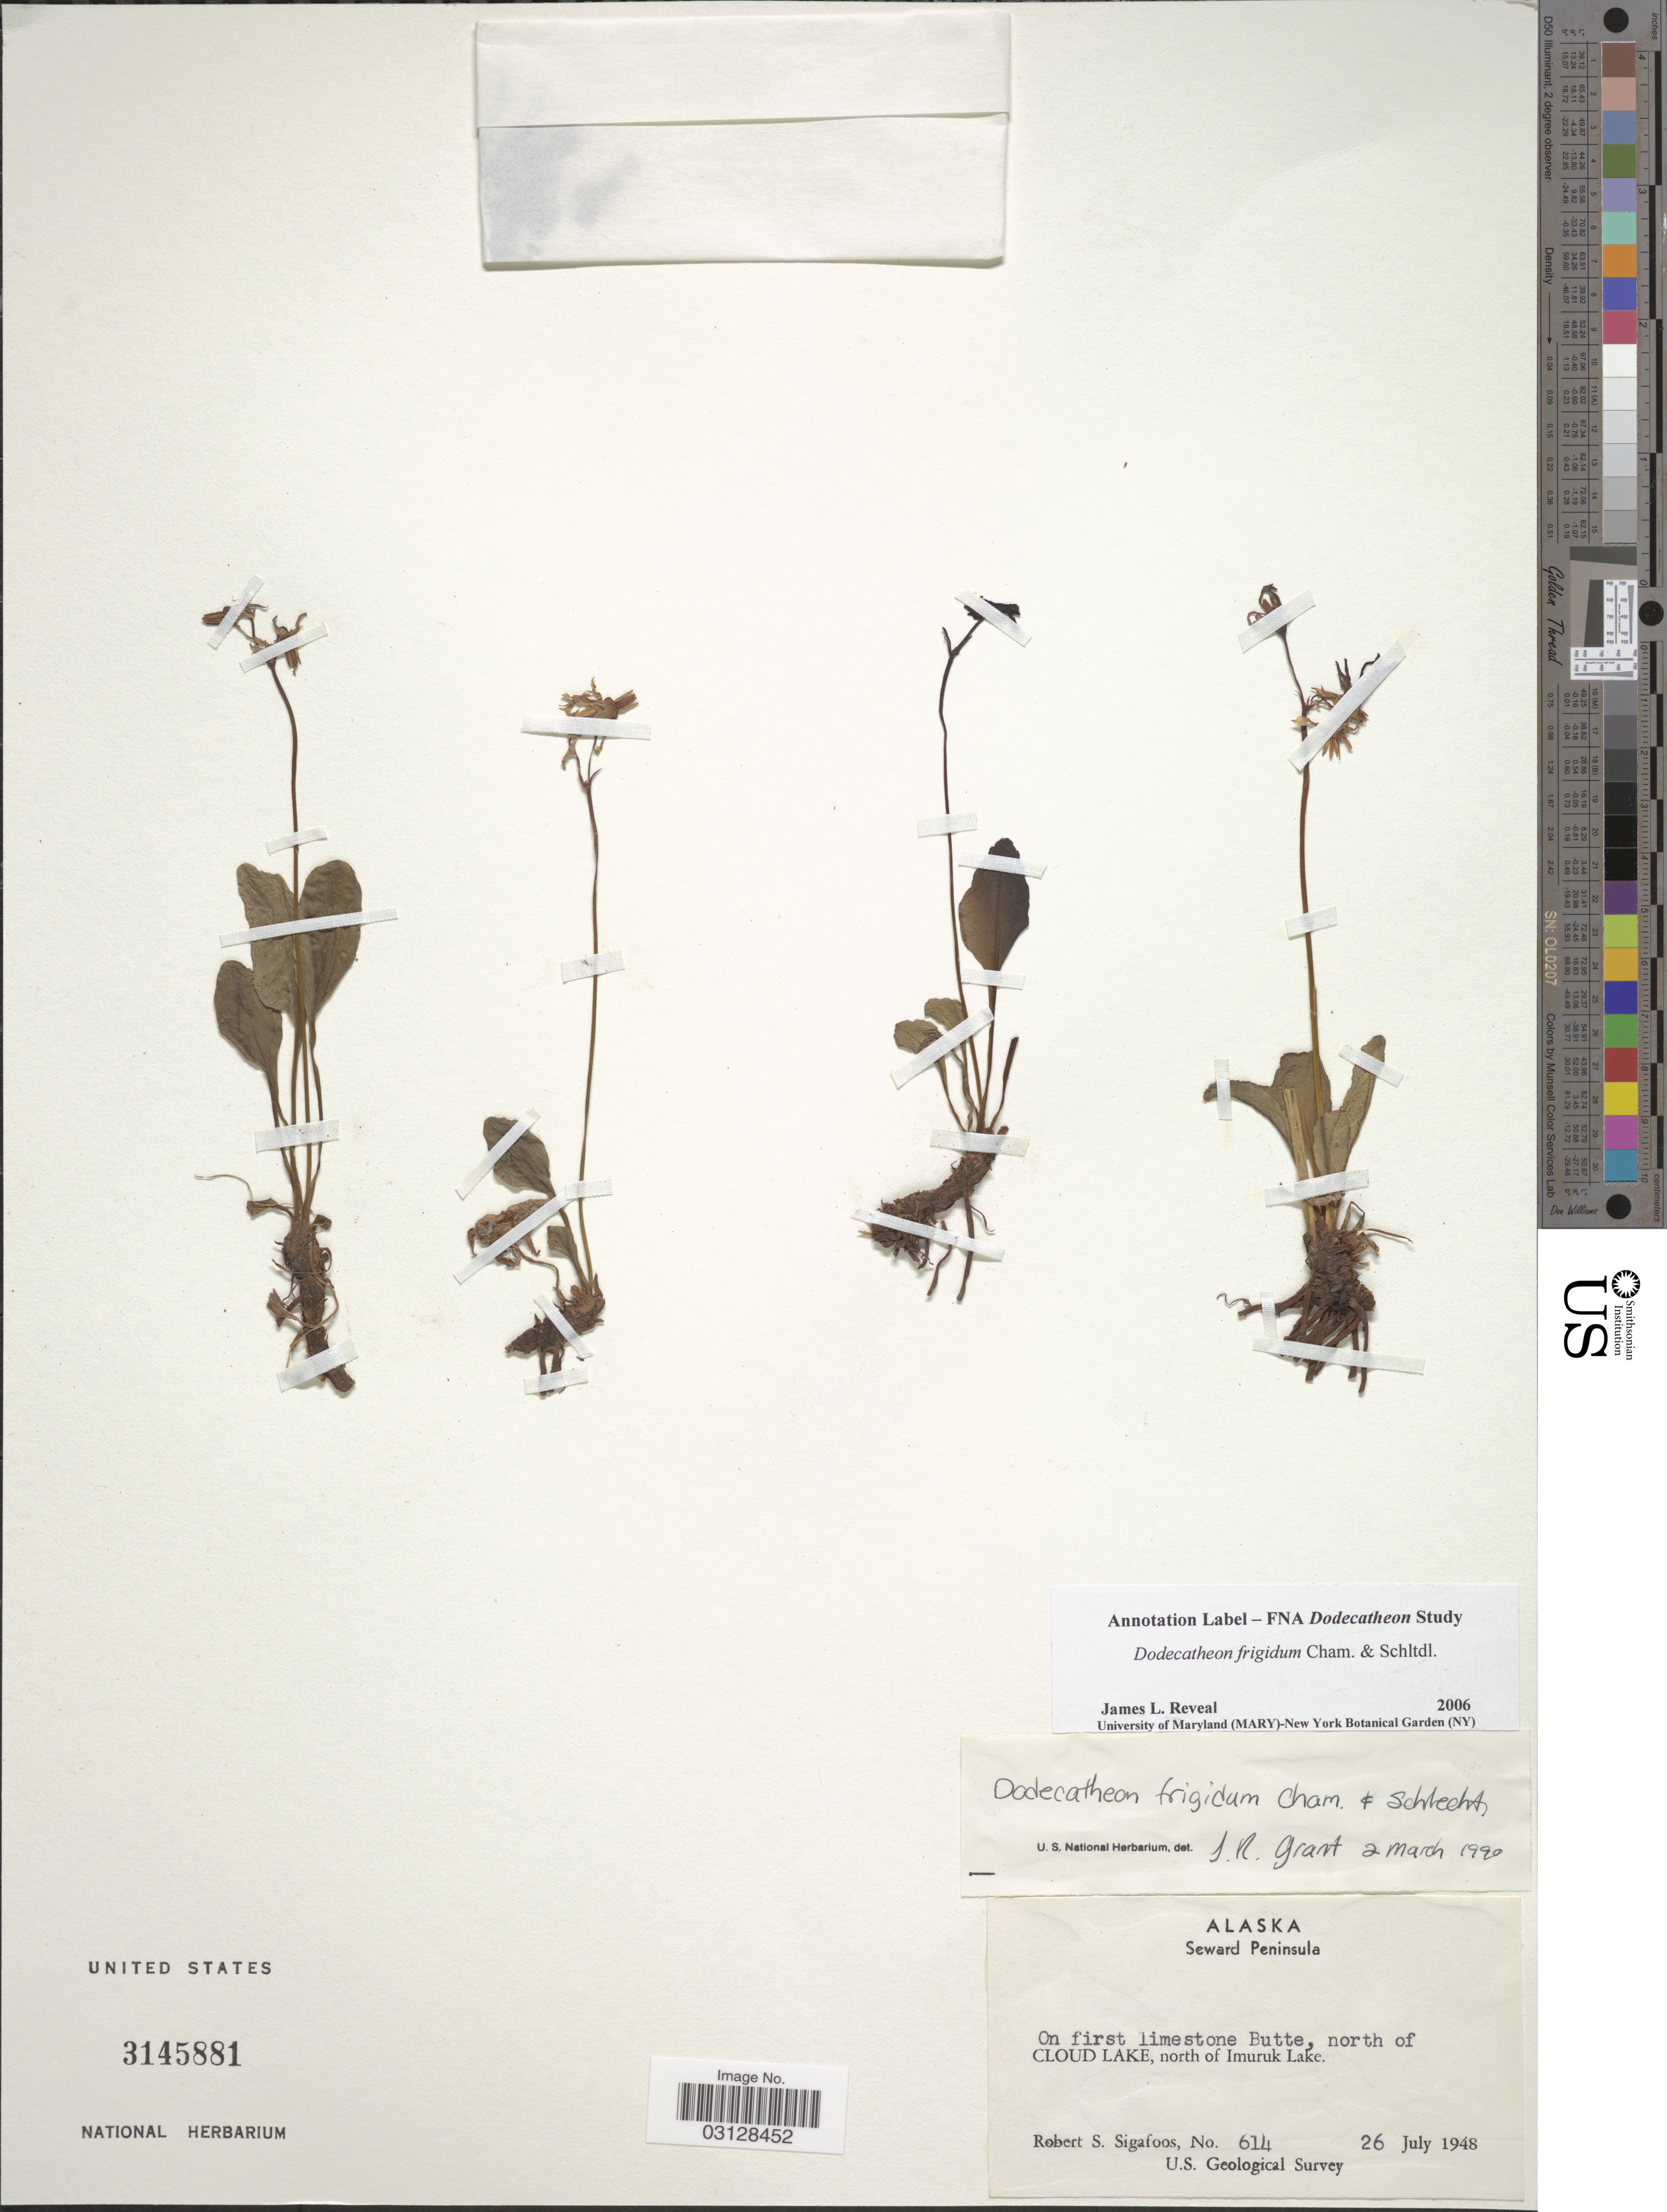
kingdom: Plantae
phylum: Tracheophyta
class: Magnoliopsida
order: Ericales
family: Primulaceae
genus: Dodecatheon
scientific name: Dodecatheon frigidum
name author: Cham. & Schltdl.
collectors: R. Sigafoos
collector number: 614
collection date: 1948-07-26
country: United States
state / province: Alaska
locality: Seward Peninsula. On first limestone Butte, north of Cloud Lake, north of Imuruk Lake.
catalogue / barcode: US 3145881